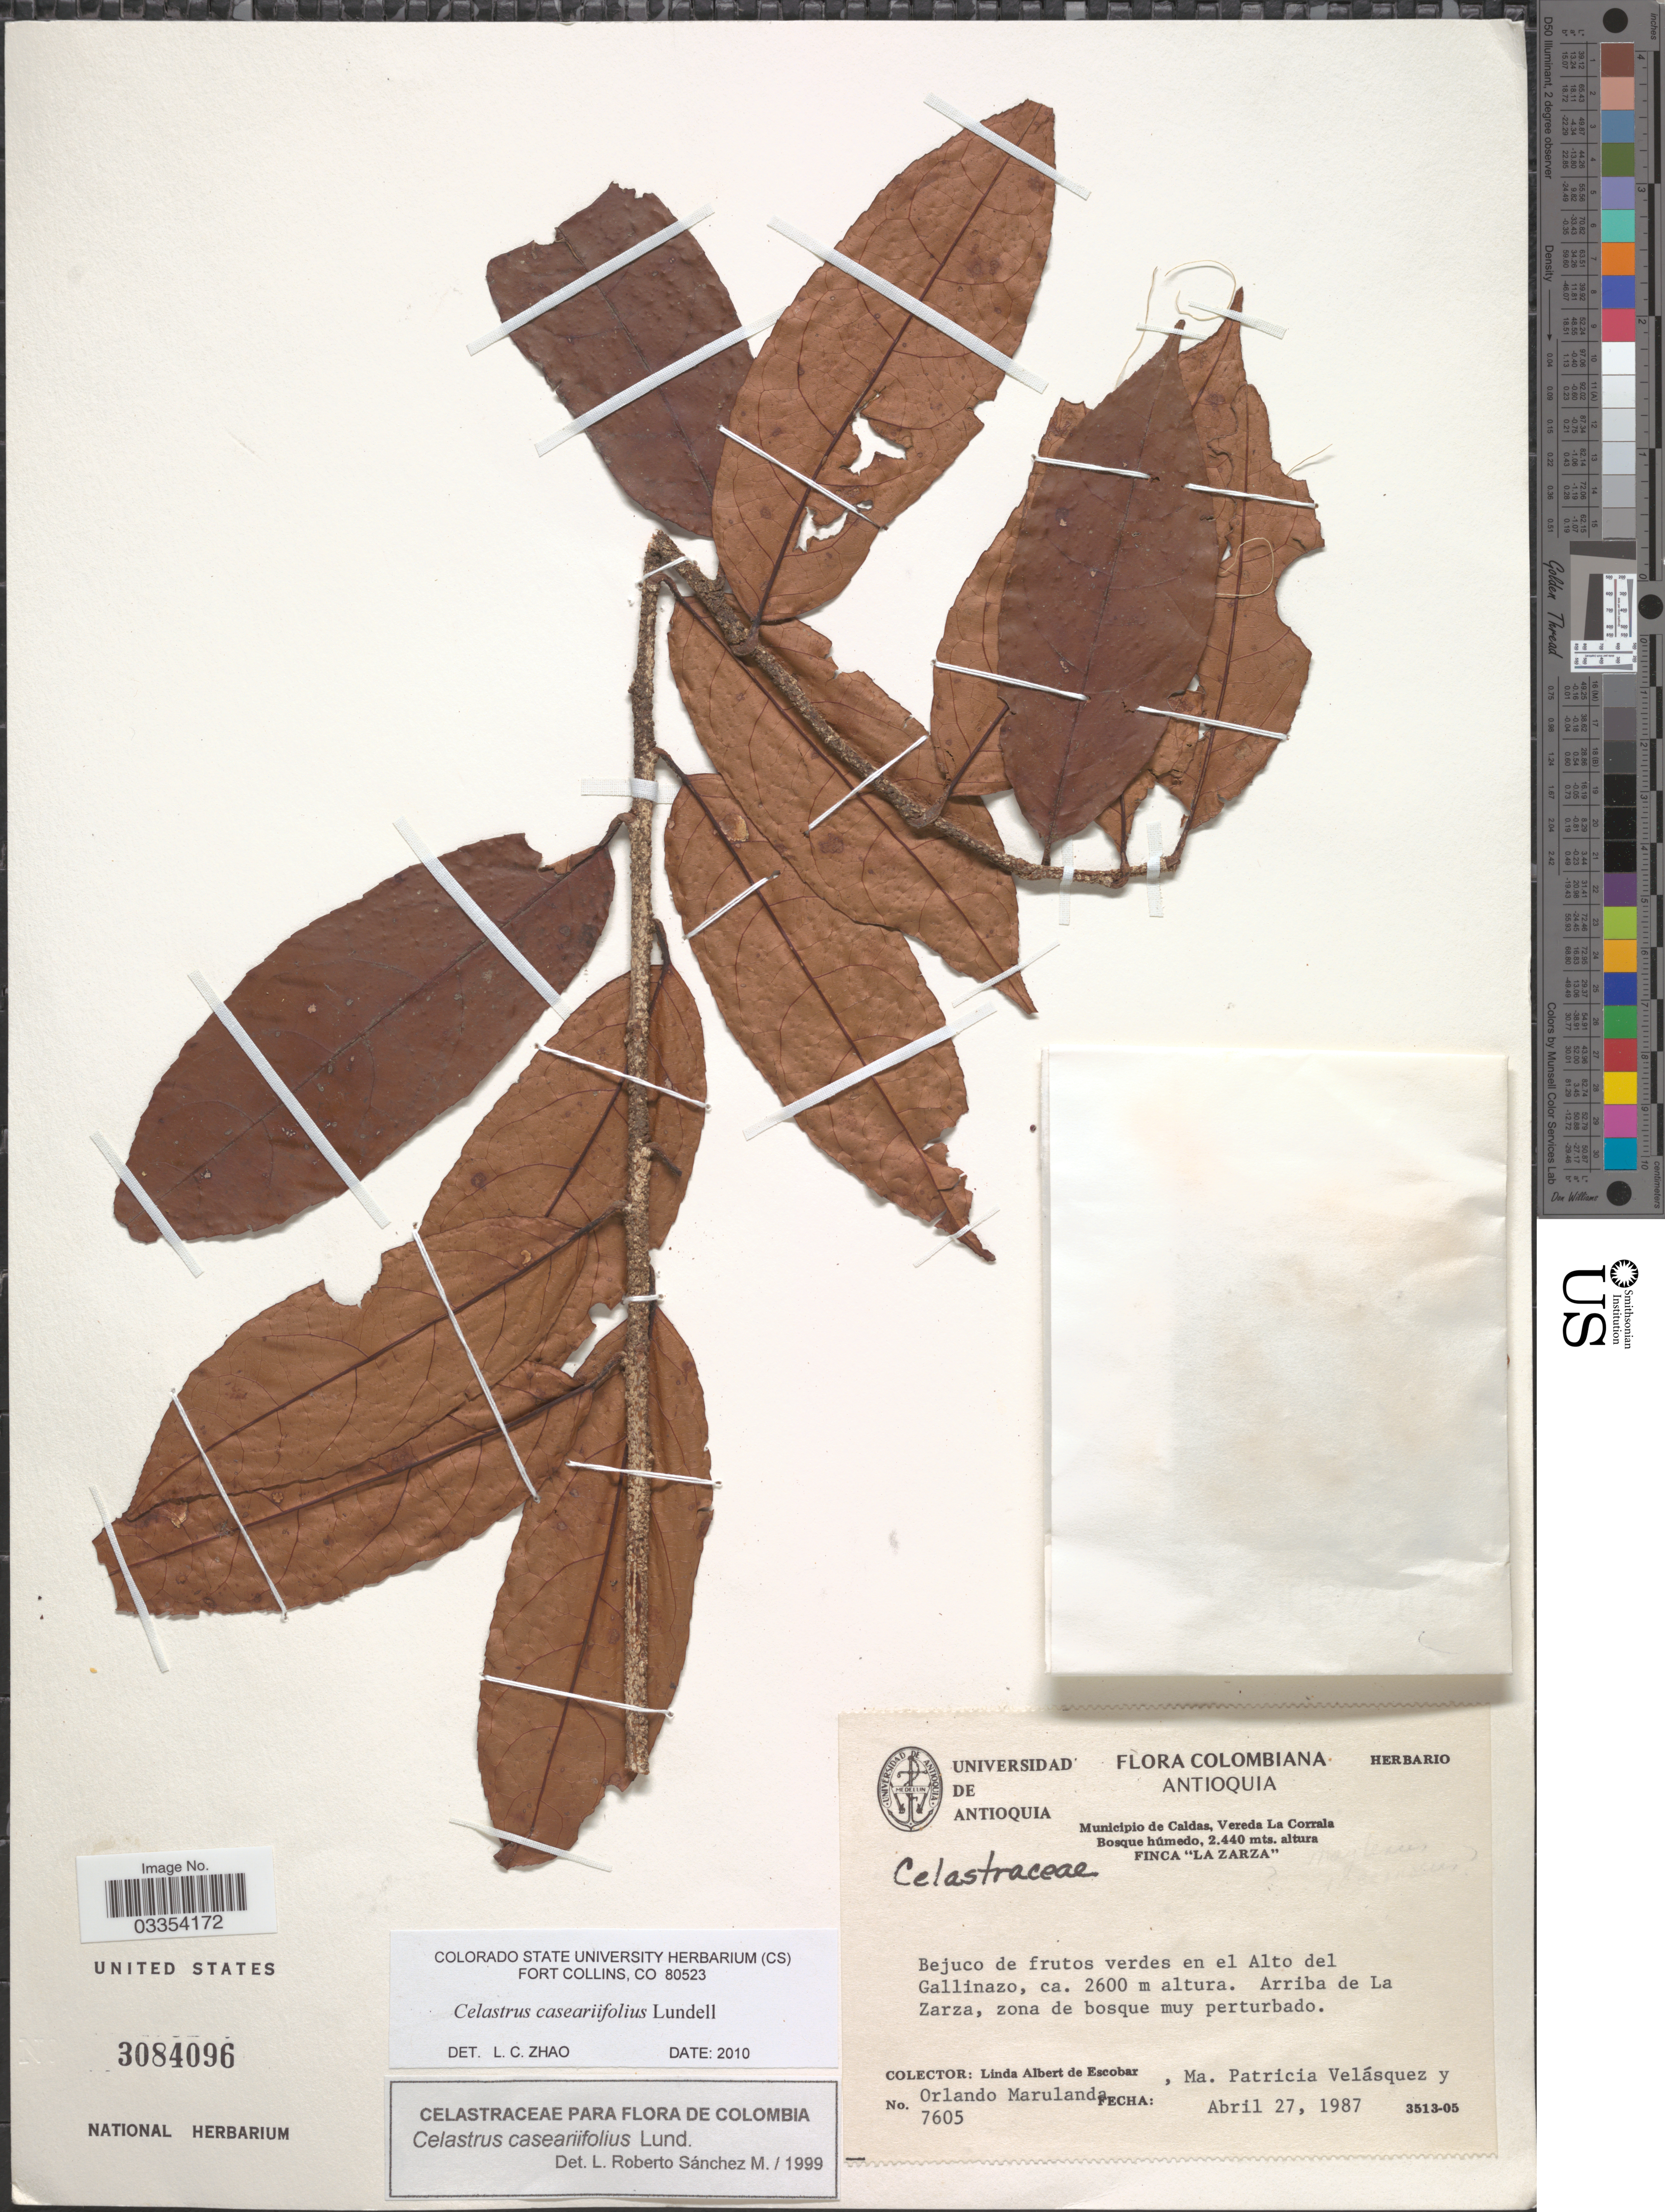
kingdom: Plantae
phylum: Tracheophyta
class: Magnoliopsida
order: Celastrales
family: Celastraceae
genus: Celastrus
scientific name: Celastrus caseariifolius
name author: Lundell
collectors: L. K. de Escobar, M. Velasquez & O. Marulanda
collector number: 7605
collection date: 1987-04-27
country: Colombia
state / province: Antioquia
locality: Municipio de Caldas, Vereda La Corrala. Finca "La Zarza". En el Alto del Gallinazo. Arriba de La Zarza.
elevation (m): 2600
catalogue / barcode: US 3084096